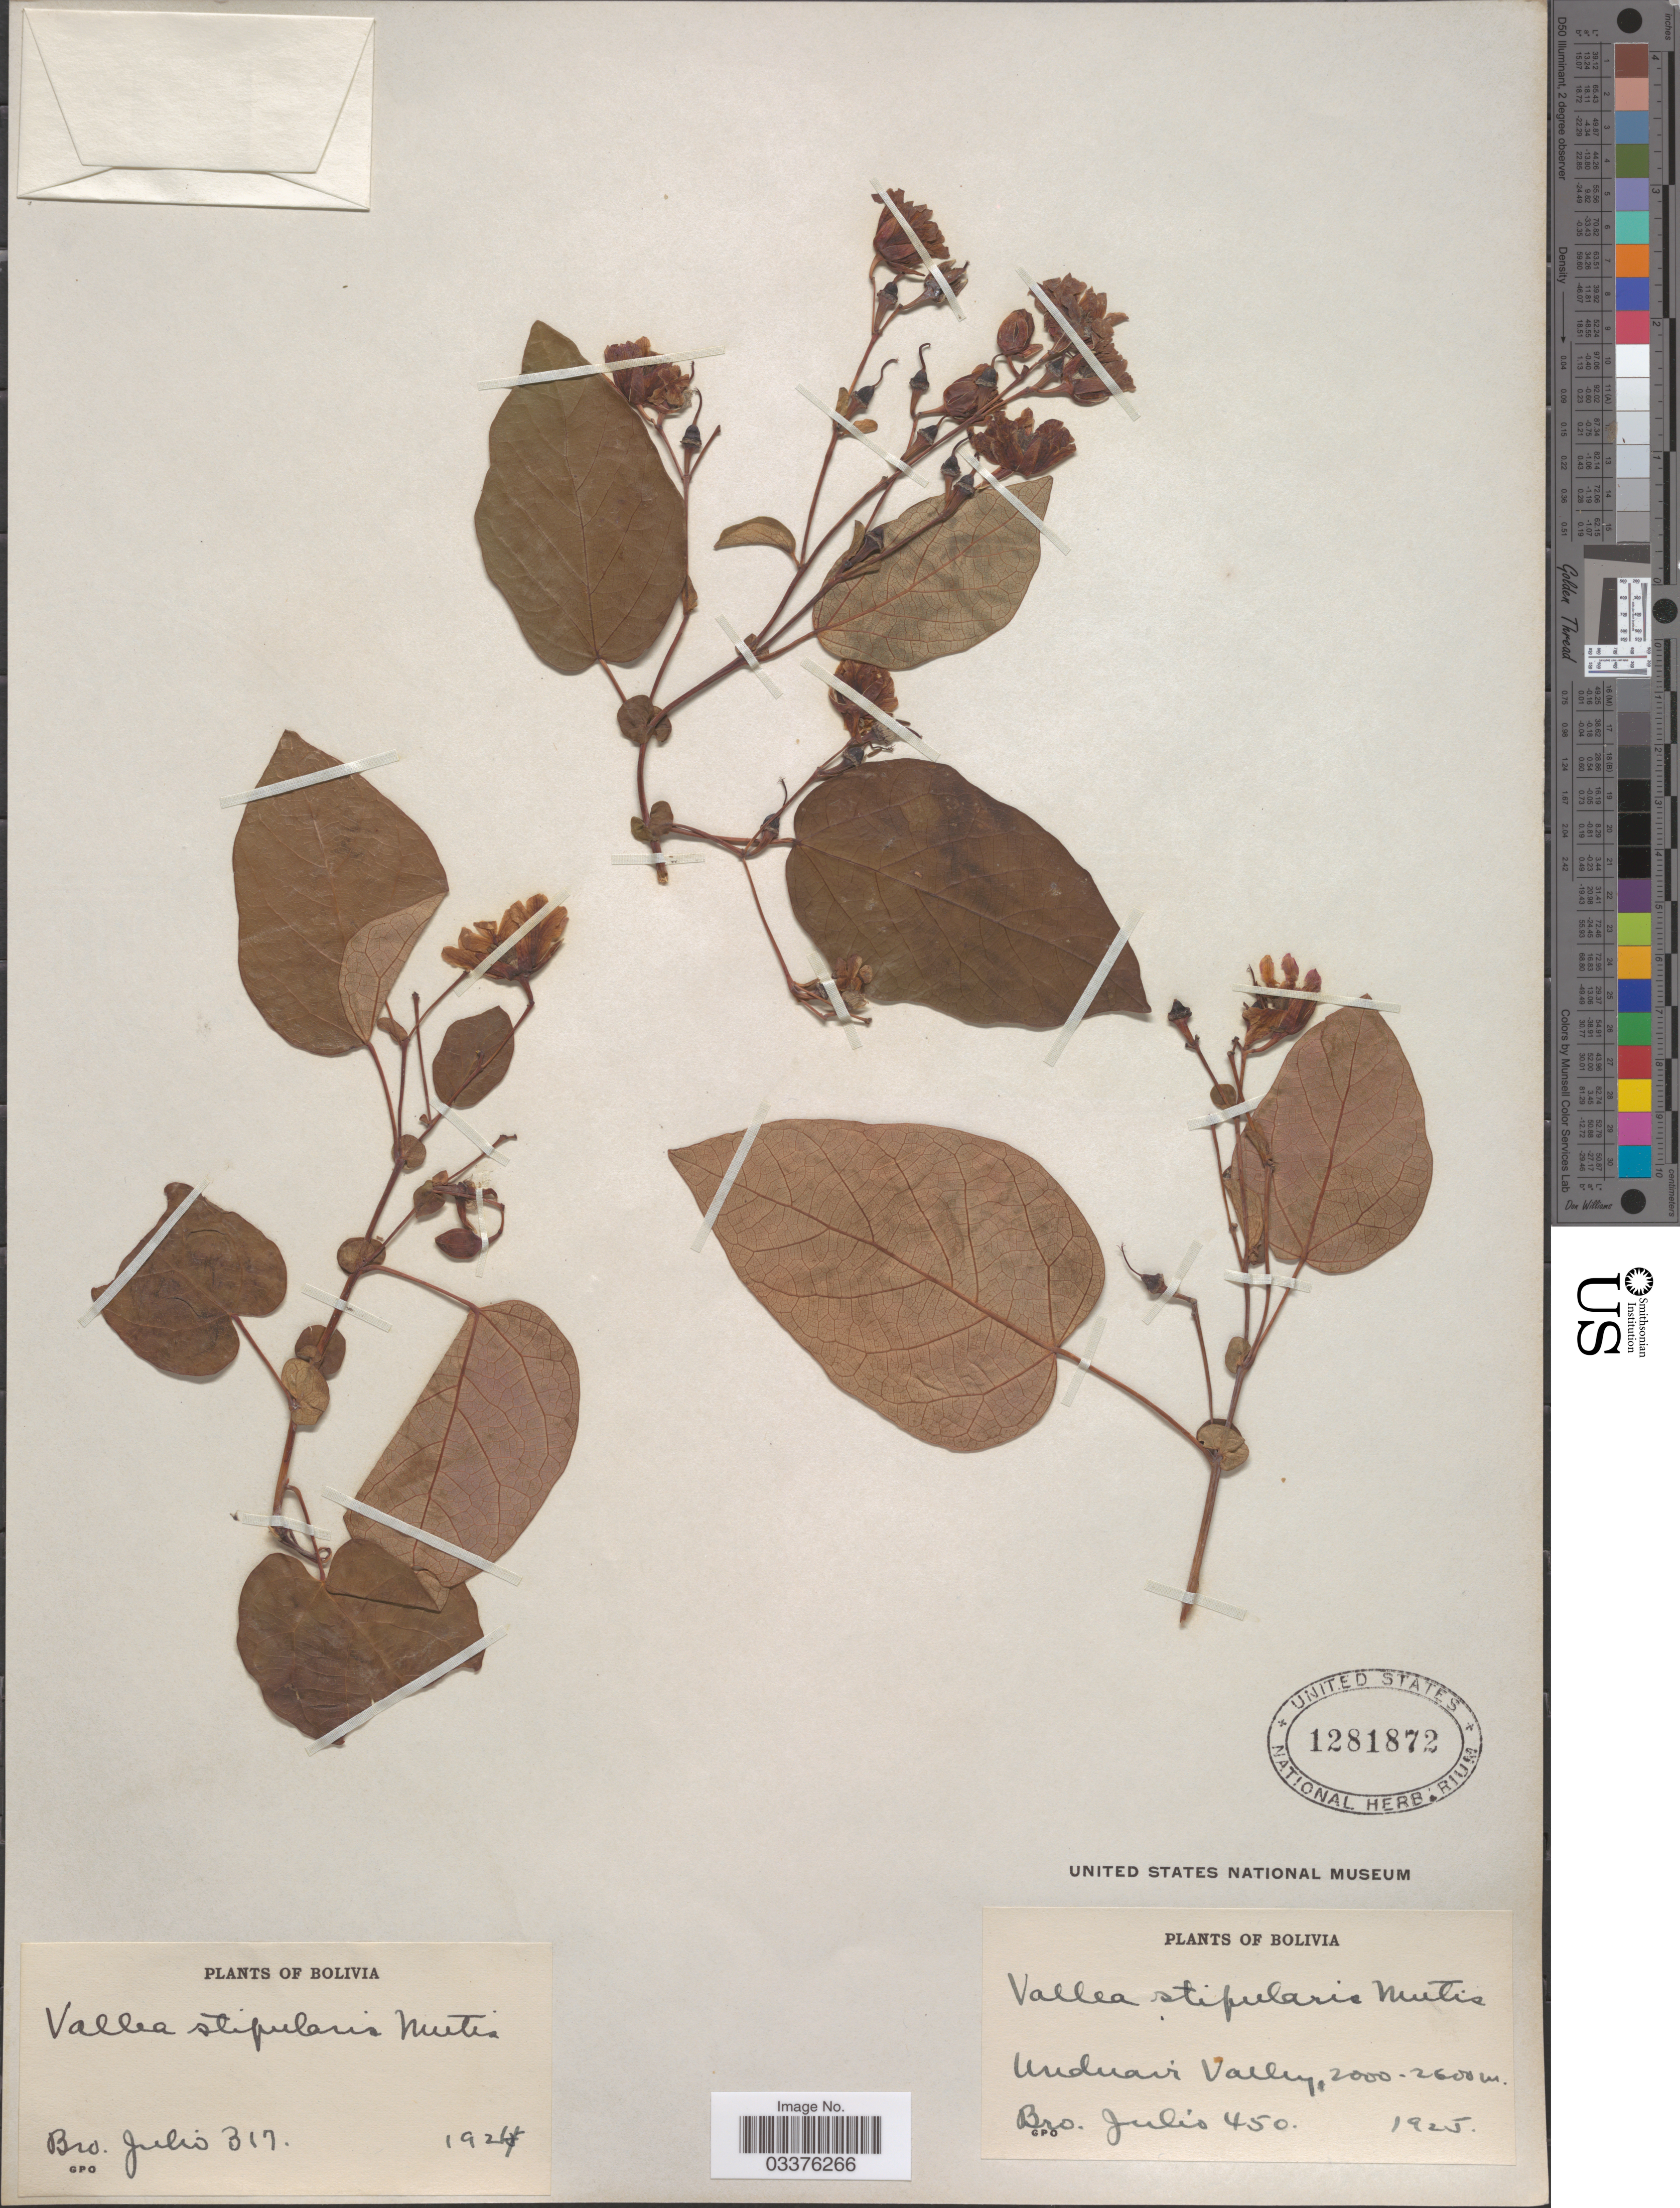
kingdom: Plantae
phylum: Tracheophyta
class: Magnoliopsida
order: Oxalidales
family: Elaeocarpaceae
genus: Vallea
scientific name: Vallea stipularis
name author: L. f.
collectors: Bro. Julio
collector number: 317/450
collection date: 1924/1925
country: Bolivia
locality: Unduavi Valley.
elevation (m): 2000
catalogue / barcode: US 1281872